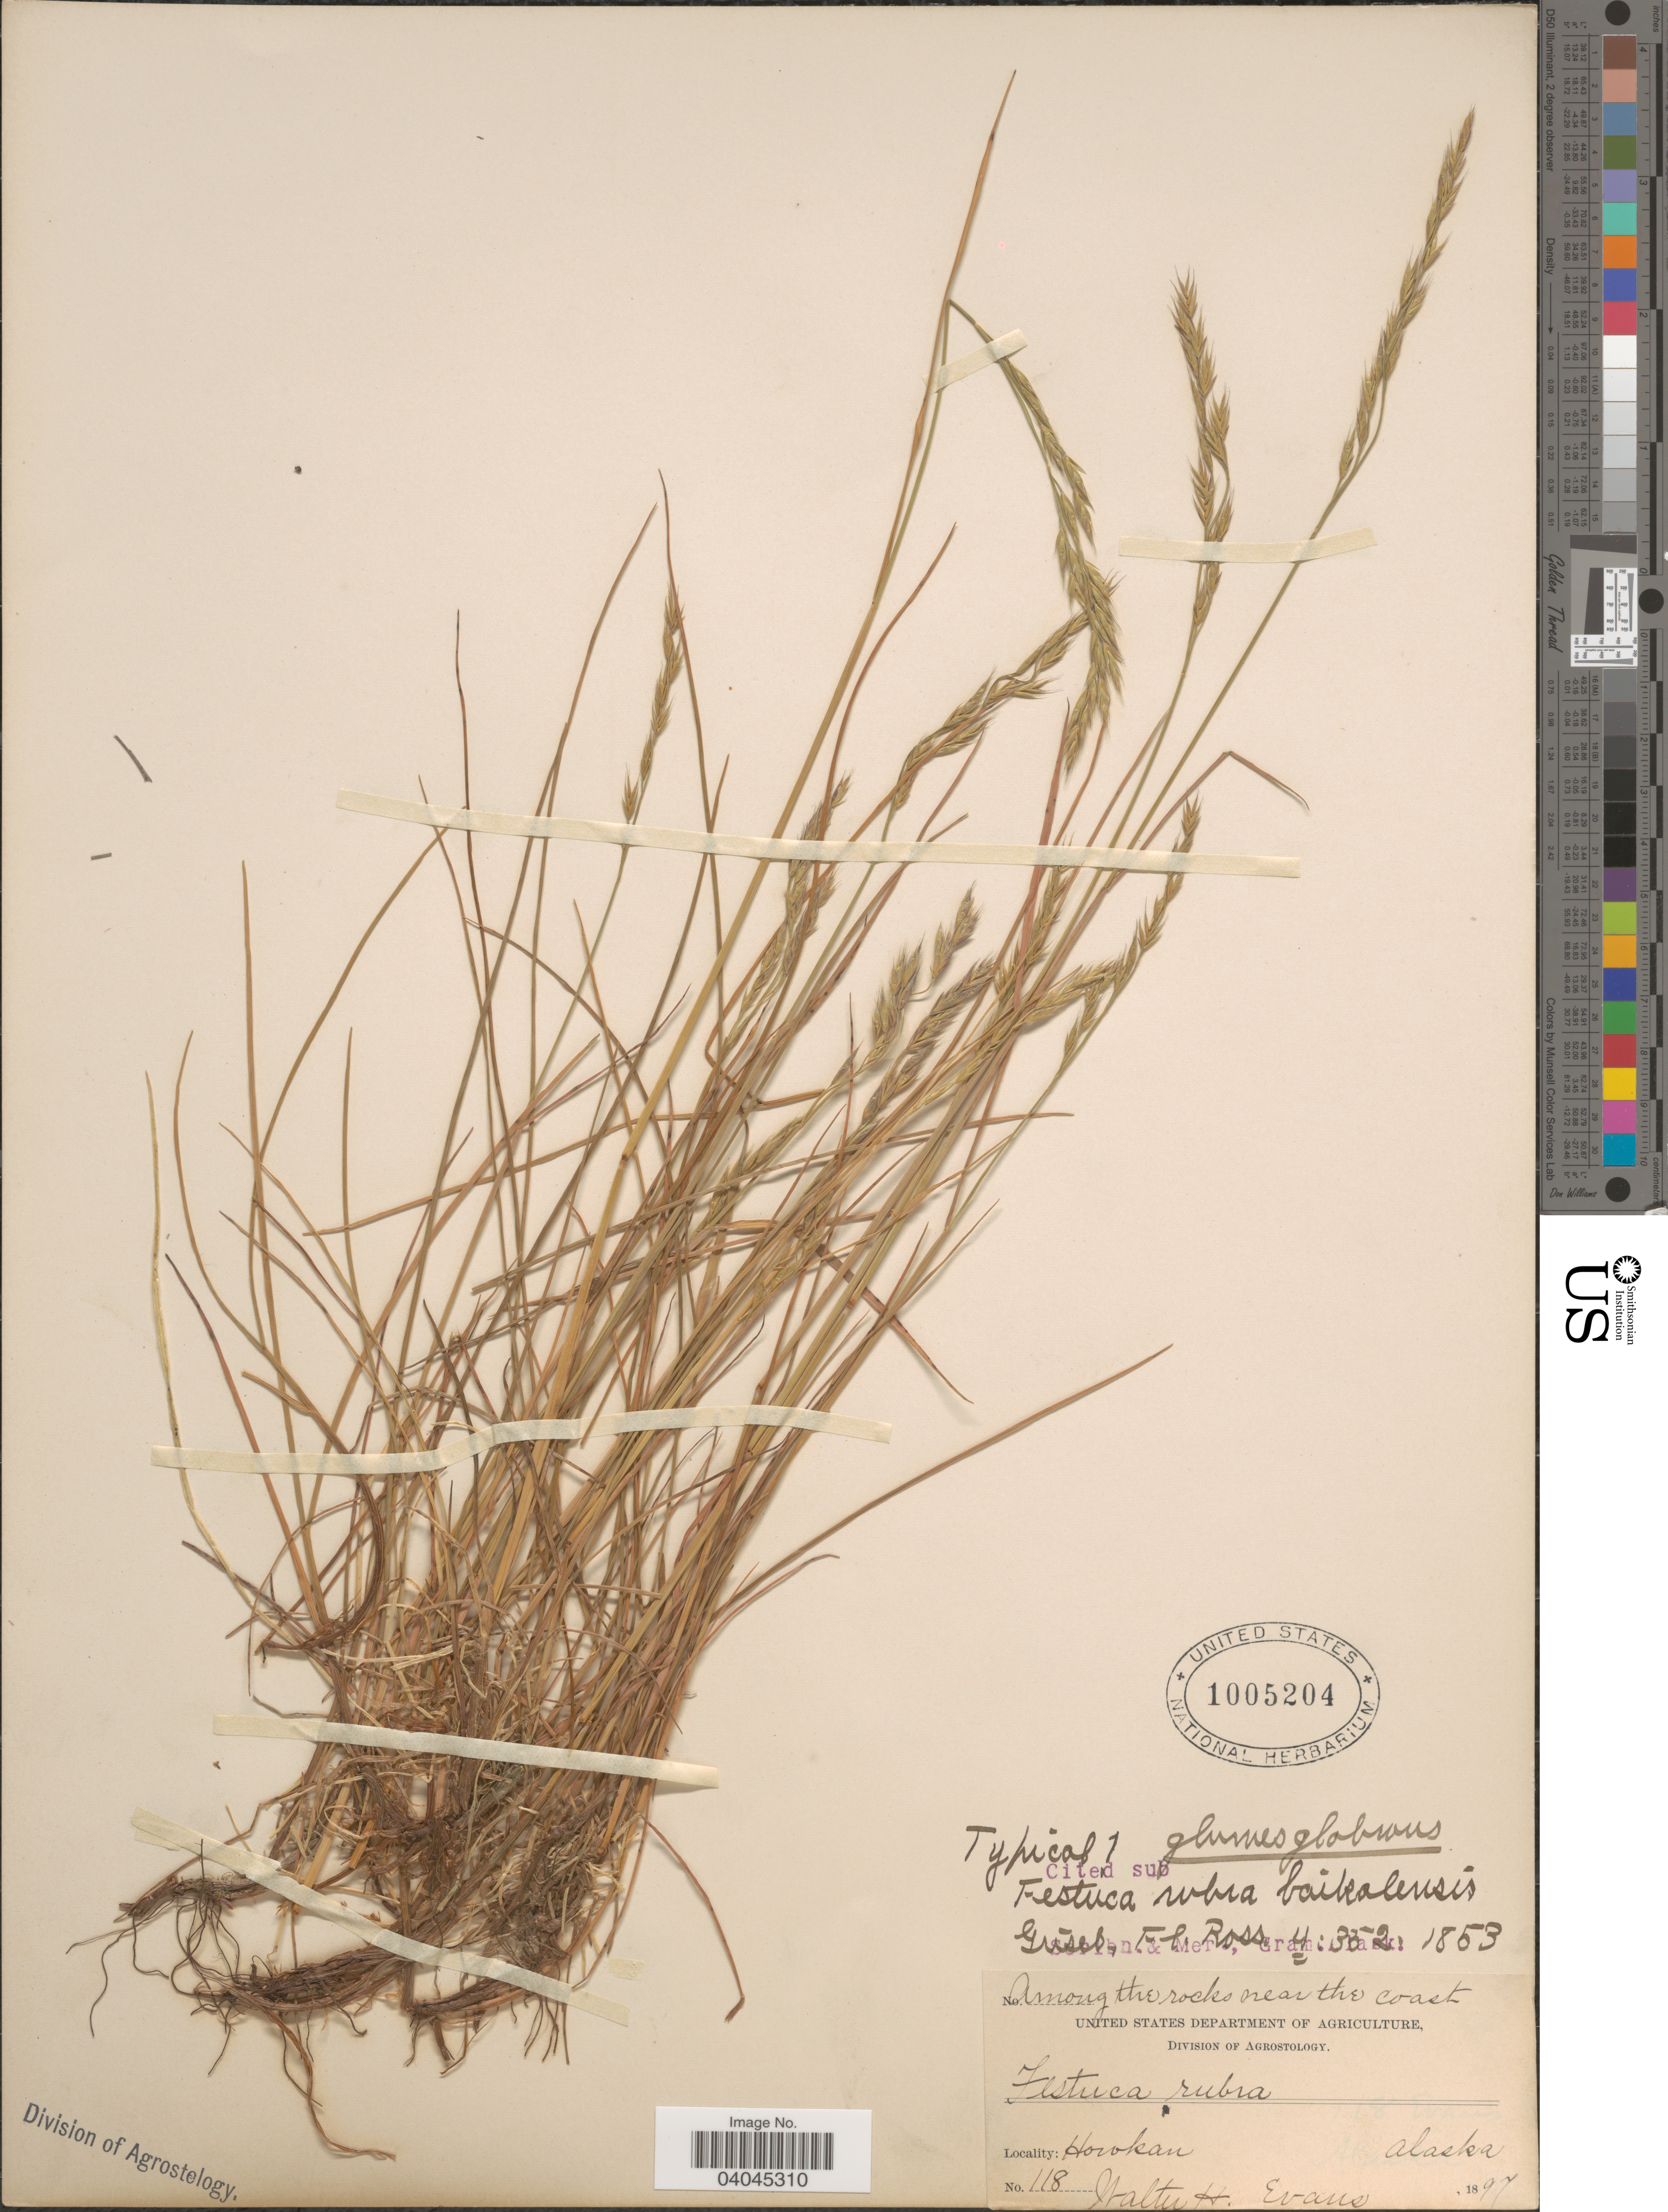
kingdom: Plantae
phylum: Tracheophyta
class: Liliopsida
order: Poales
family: Poaceae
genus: Festuca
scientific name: Festuca rubra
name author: L.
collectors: W. H. Evans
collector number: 118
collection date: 1897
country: United States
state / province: Alaska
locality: Howkan.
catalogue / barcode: US 1005204